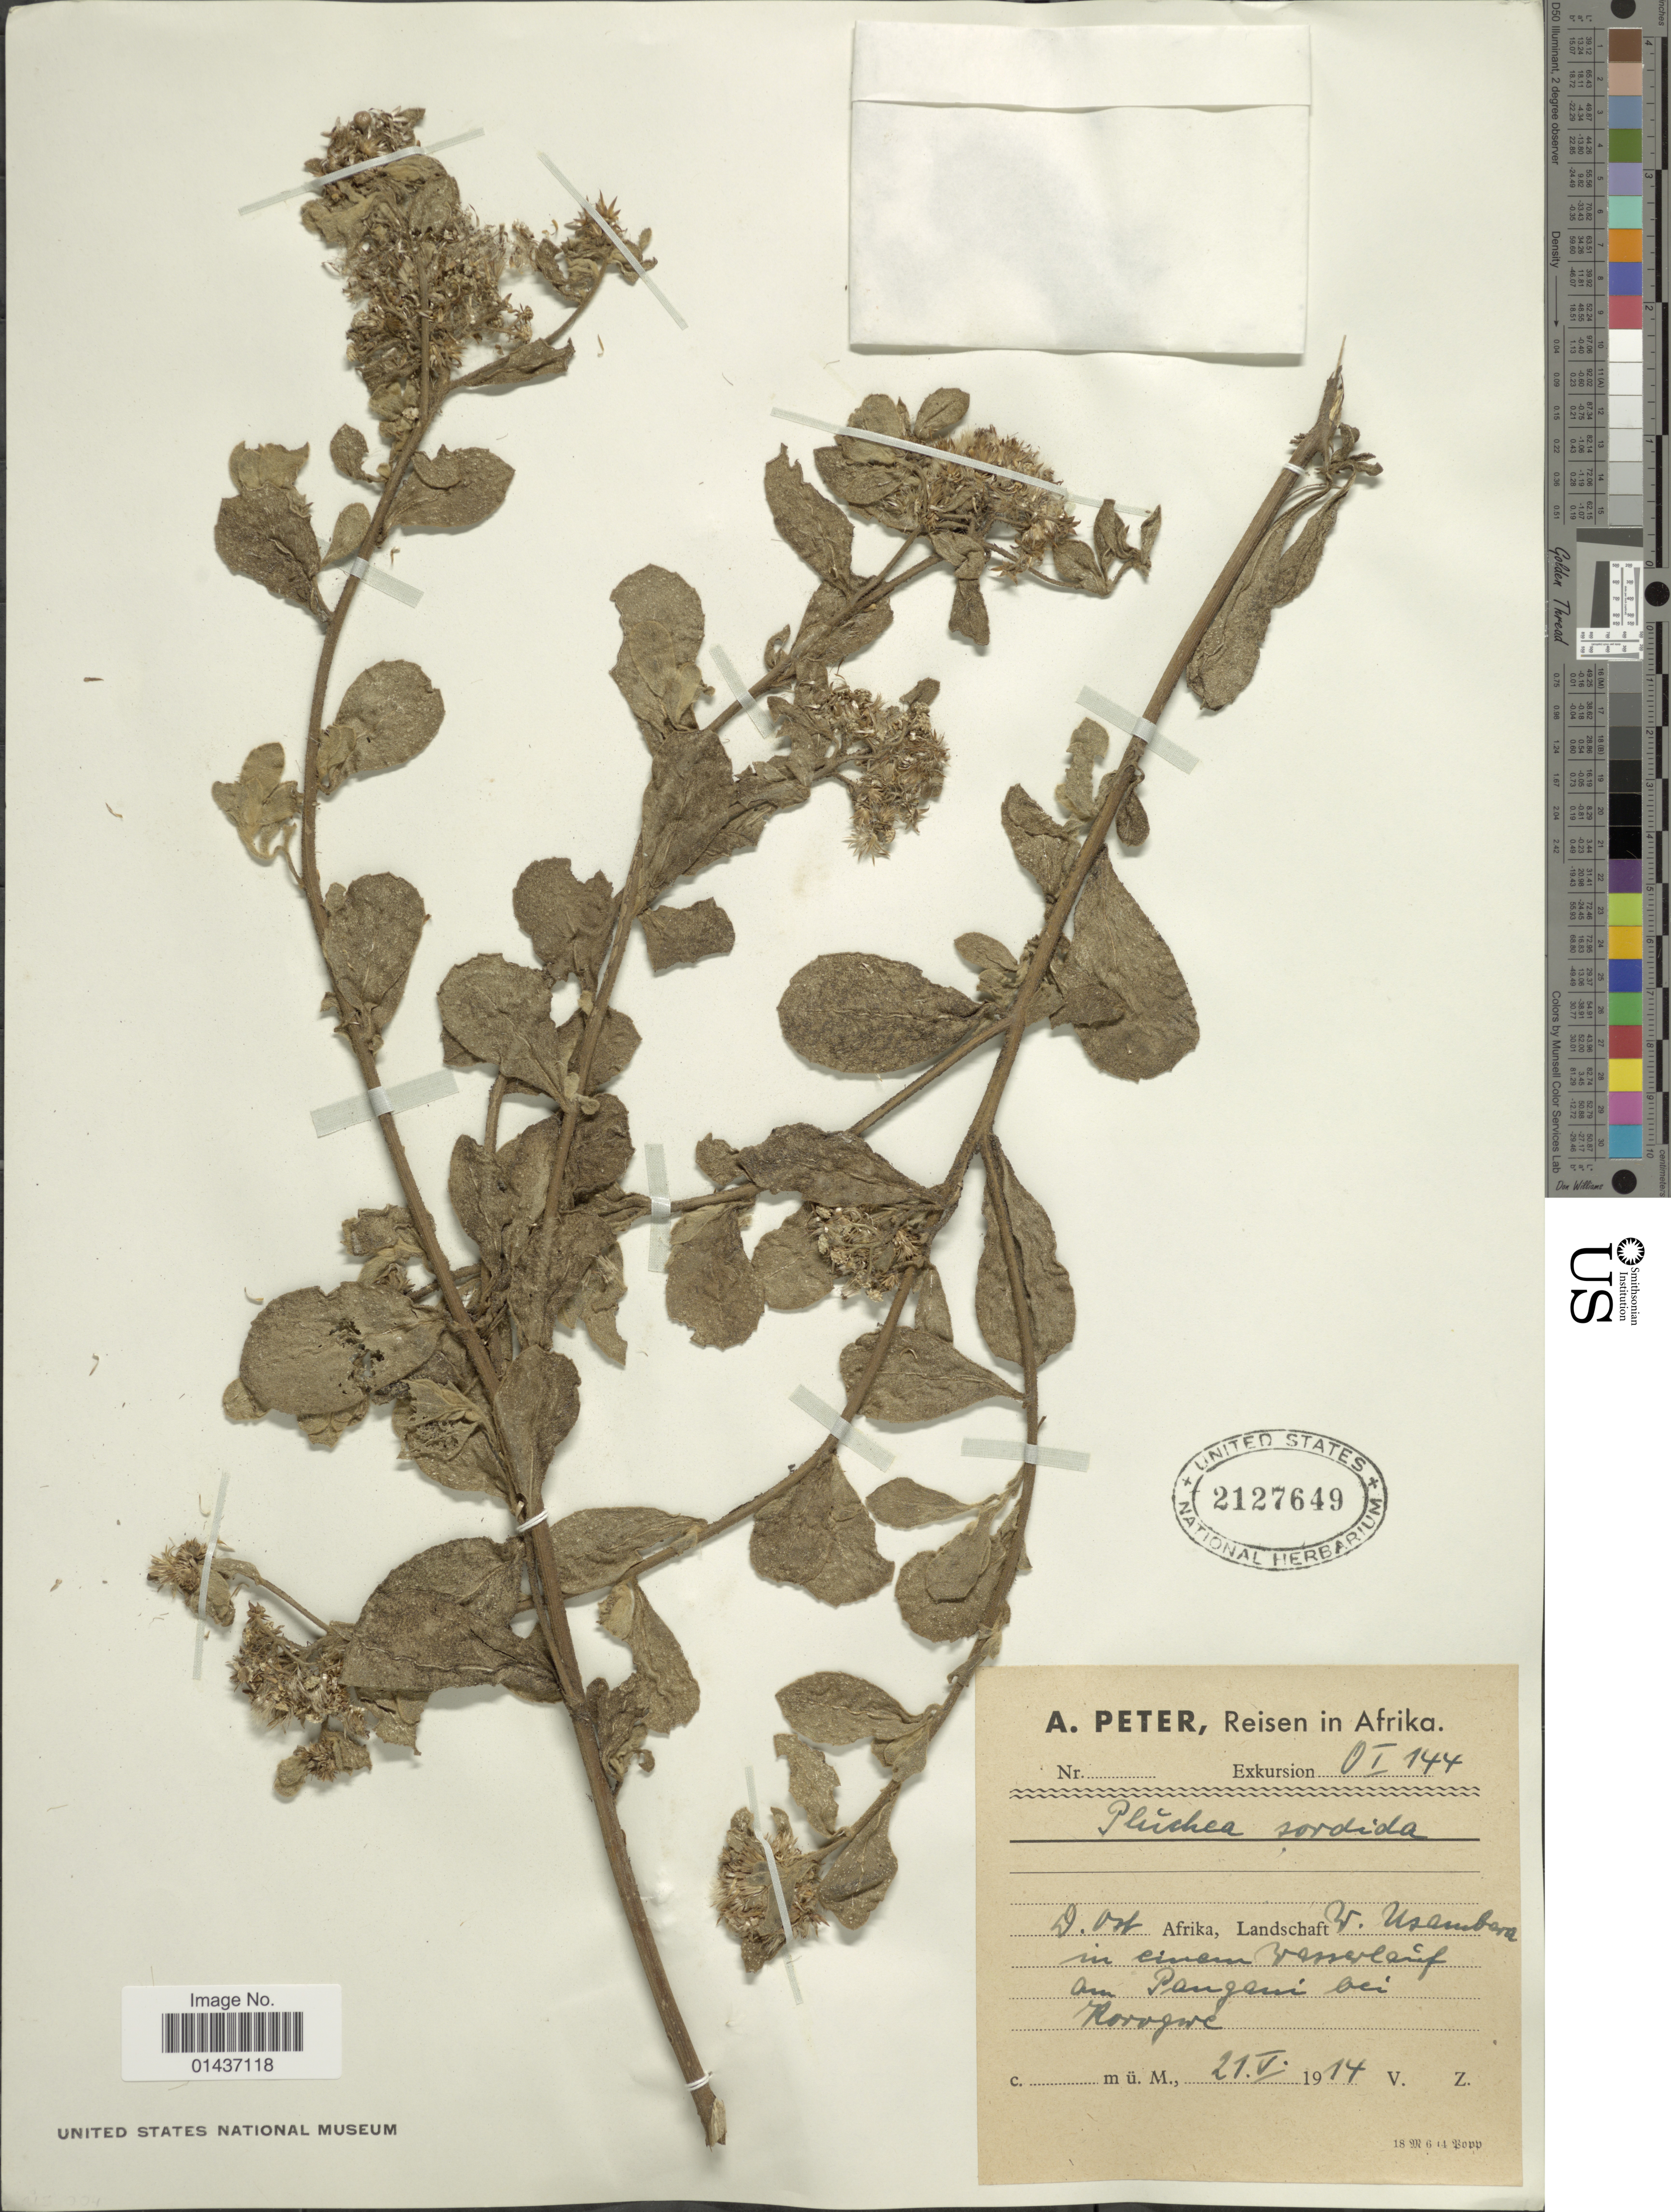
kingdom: Plantae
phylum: Tracheophyta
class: Magnoliopsida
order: Asterales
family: Asteraceae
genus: Pluchea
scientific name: Pluchea sordida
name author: (Vatke) Oliv. & Harms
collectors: A. Peter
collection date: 1914-05-21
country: Tanzania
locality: Reisen in Afrika, D. Ost Afrika, Landschaft W. Usambara in [illegible text] Wesser[illegible text] am Pangani bei Koro[illegible text]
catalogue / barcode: US 2127649